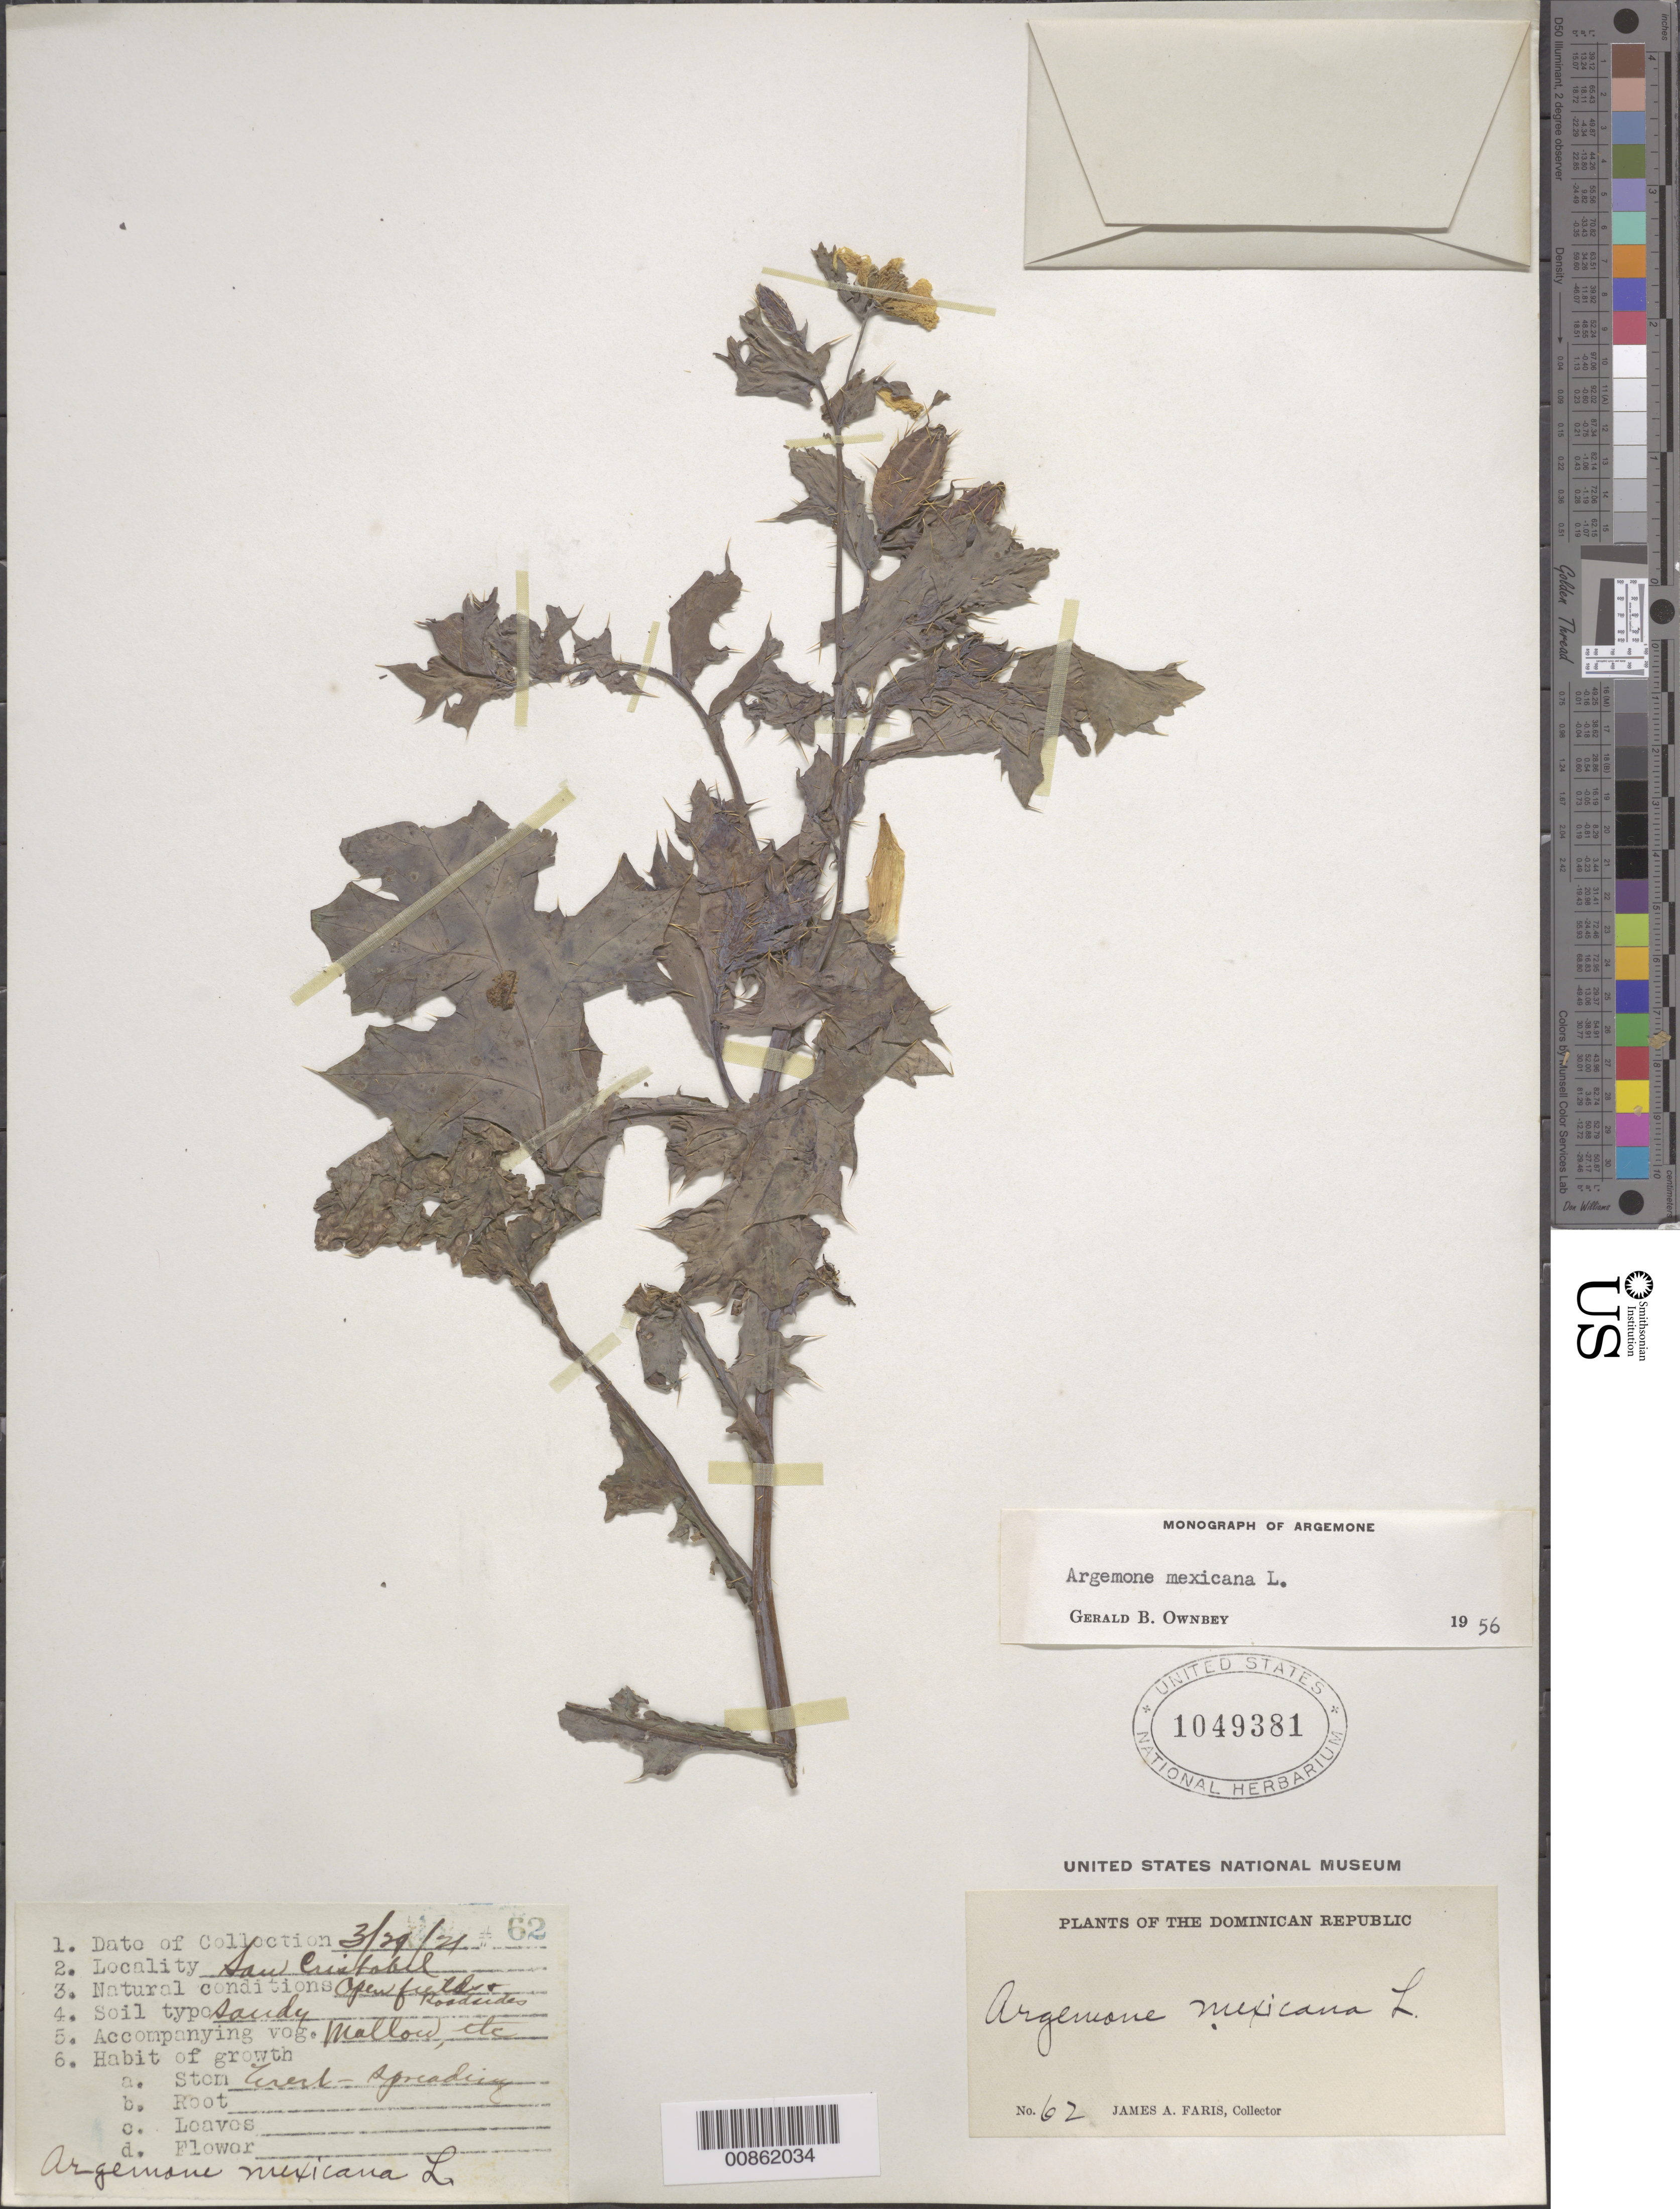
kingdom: Plantae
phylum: Tracheophyta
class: Magnoliopsida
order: Ranunculales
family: Papaveraceae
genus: Argemone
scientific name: Argemone mexicana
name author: L.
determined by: Ownbey, G. B.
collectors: J. Faris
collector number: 62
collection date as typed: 29 Mar 1921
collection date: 1921-03-29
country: Dominican Republic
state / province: San Cristóbal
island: Hispaniola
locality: San Cristobal.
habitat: Open fields and roadsides. Soil type sandy; accompanying veg. Mallow, etc.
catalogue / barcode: US 1049381